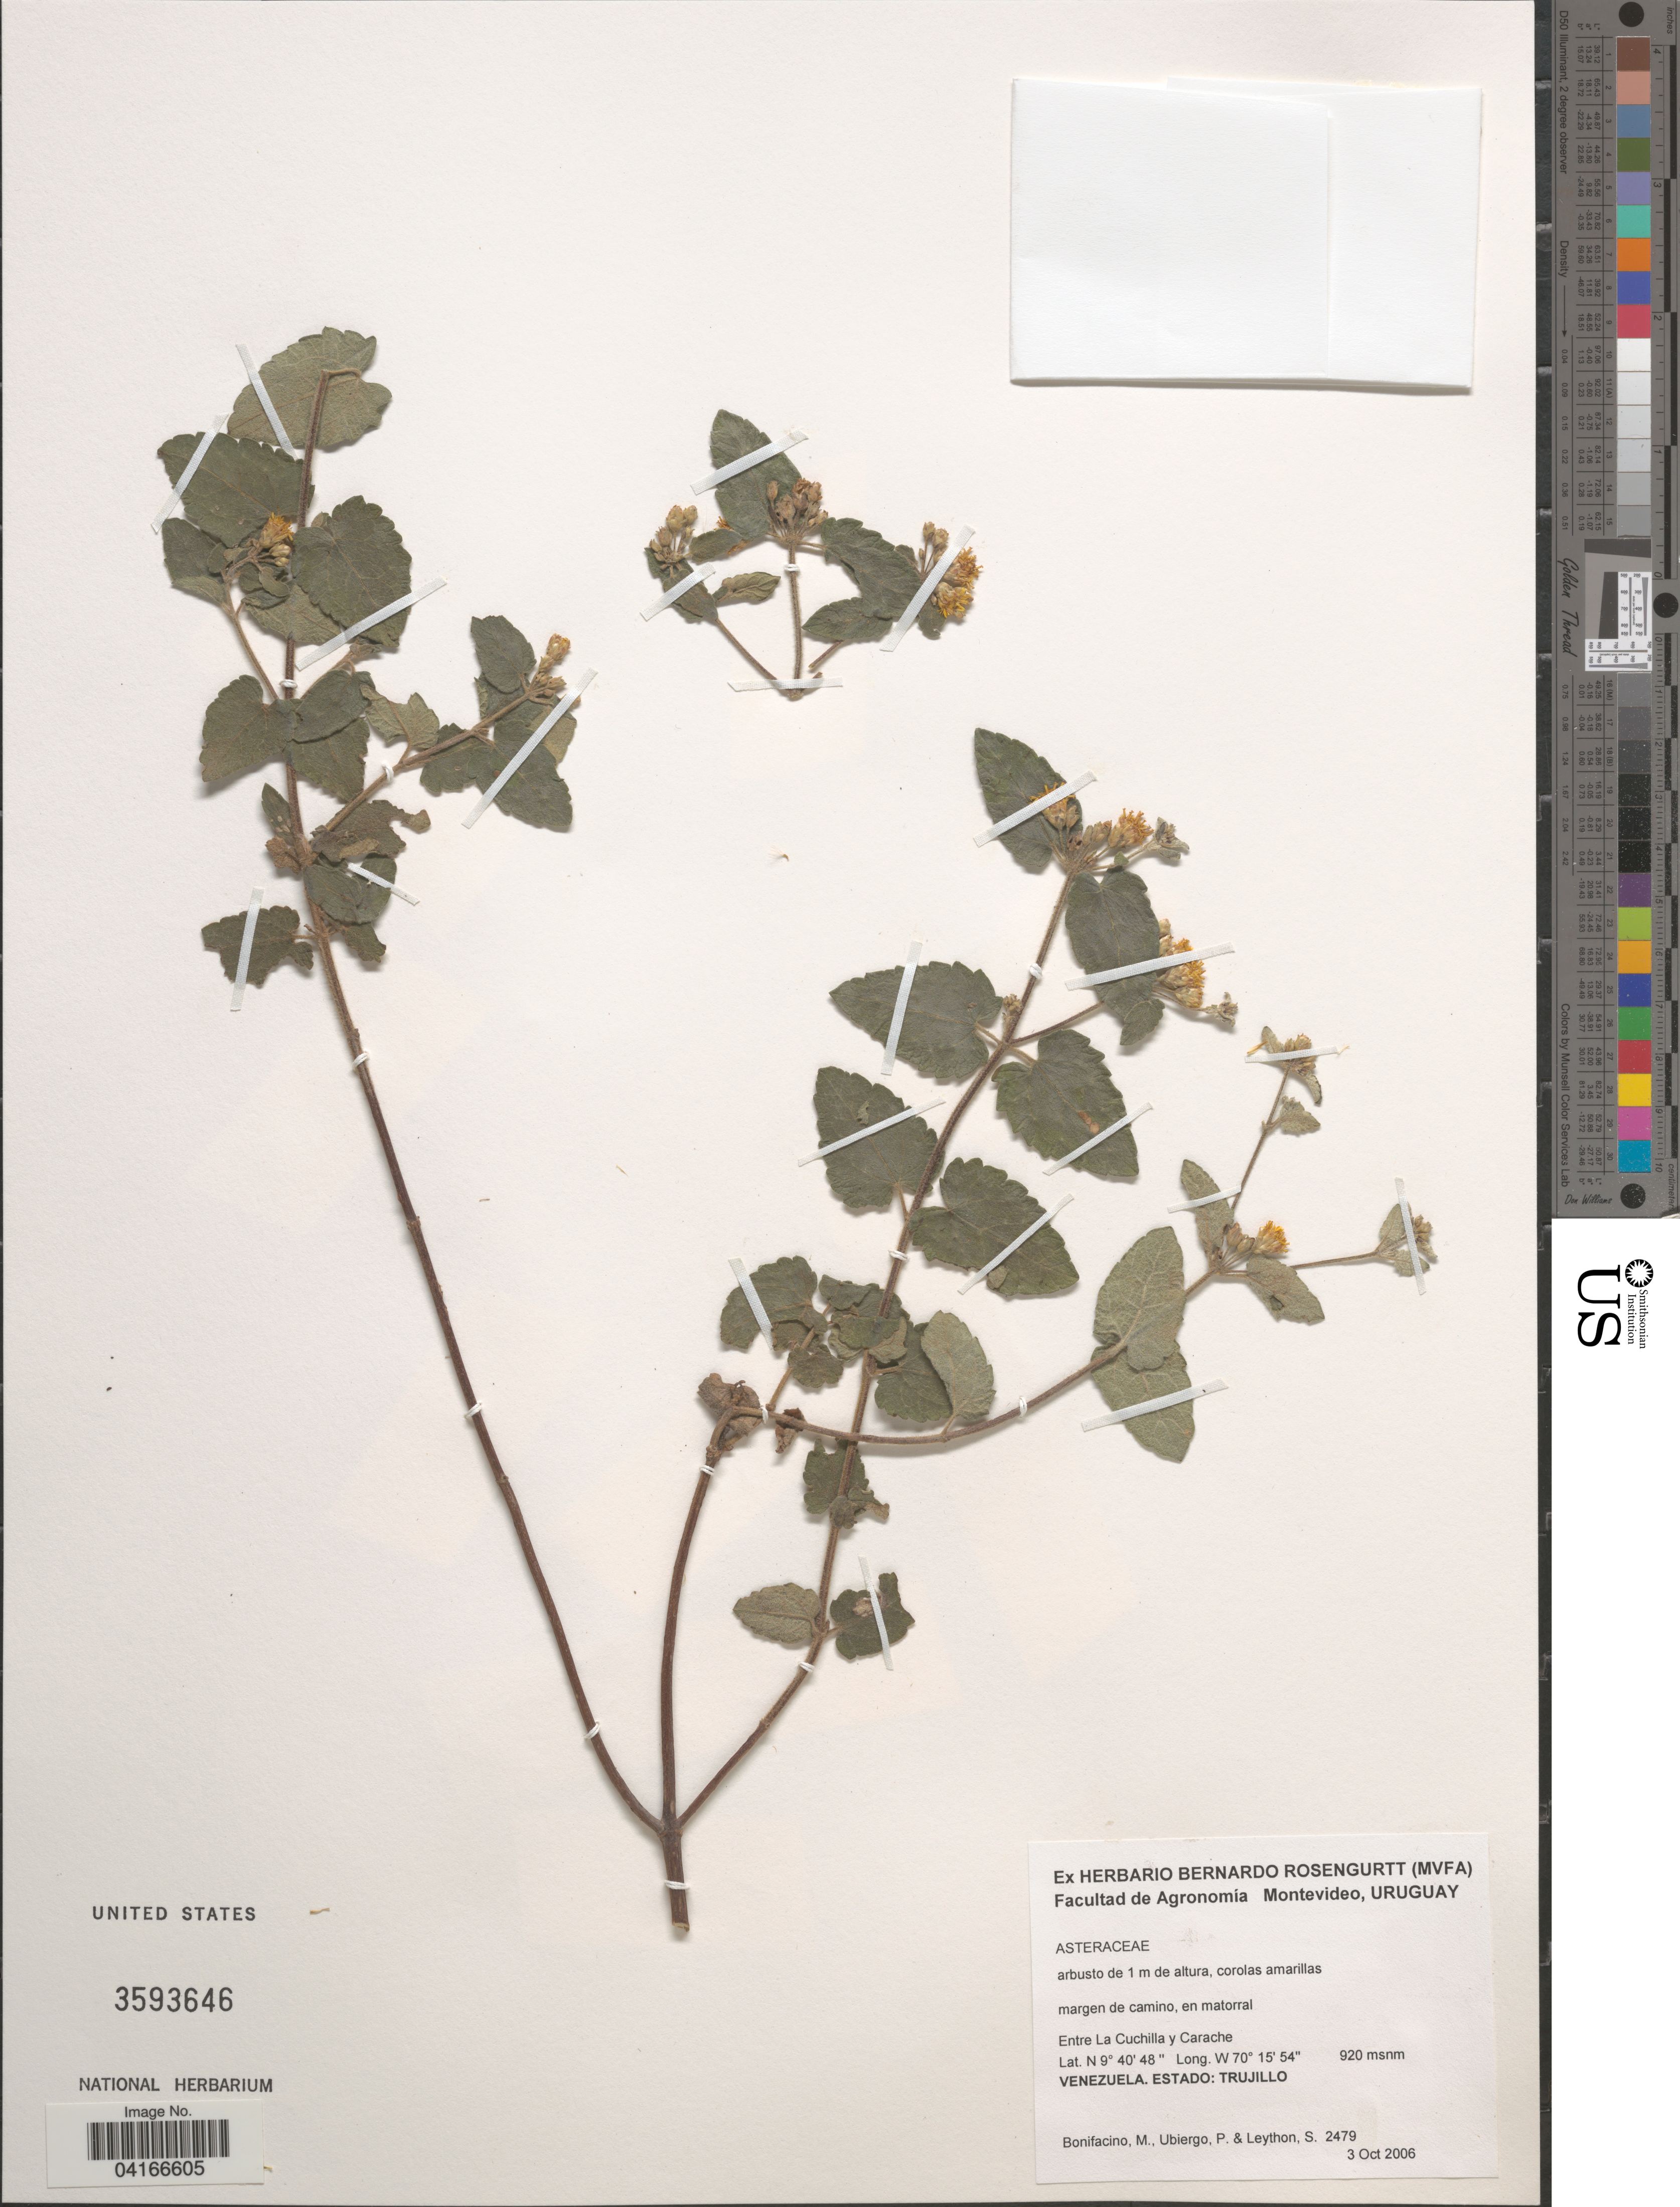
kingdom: Plantae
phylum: Tracheophyta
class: Magnoliopsida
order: Asterales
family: Asteraceae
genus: Calea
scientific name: Calea ternifolia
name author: Kunth in Humb. et al.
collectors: M. Bonifacino, P. Ubiergo & S. Leython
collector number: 2479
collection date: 2006-10-03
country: Venezuela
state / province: Trujillo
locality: Entre La Cuchilla y Carache.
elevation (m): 920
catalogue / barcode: US 3593646